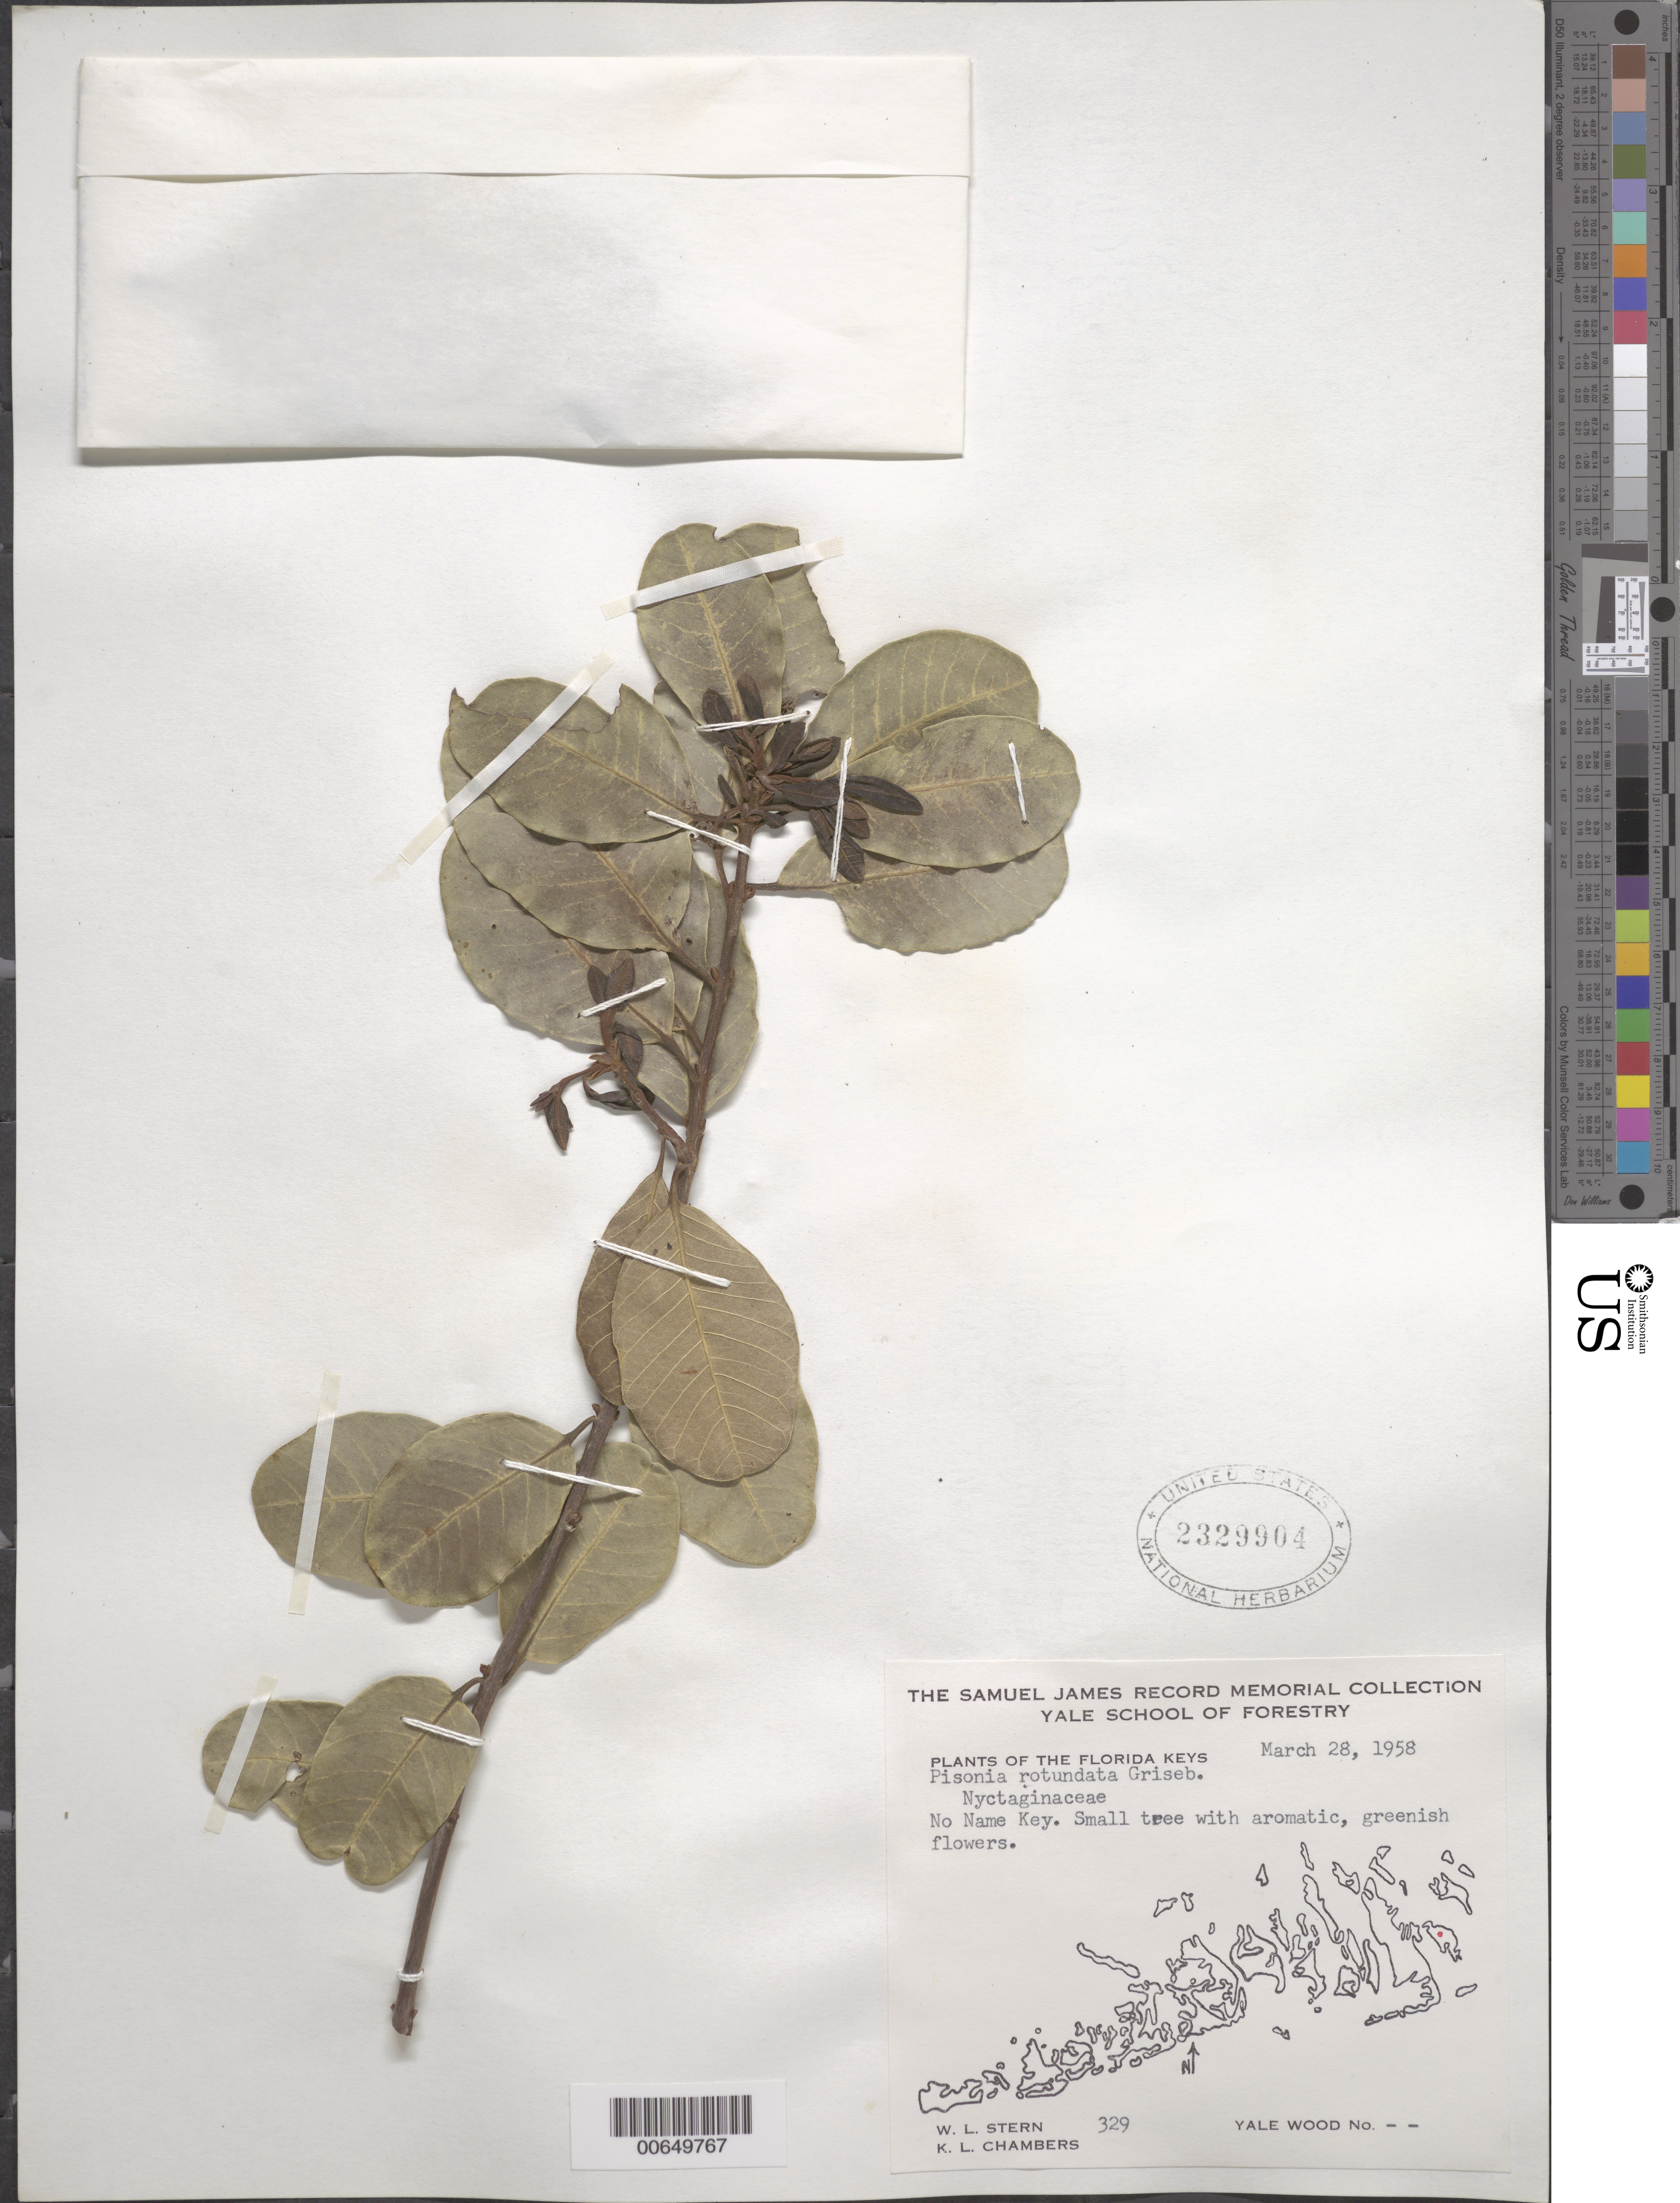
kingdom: Plantae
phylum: Tracheophyta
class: Magnoliopsida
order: Caryophyllales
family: Nyctaginaceae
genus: Pisonia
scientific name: Pisonia rotundata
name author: Griseb.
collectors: W. L. Stern & K. L. Chambers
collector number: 329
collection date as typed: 28 Mar 1958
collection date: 1958-03-28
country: United States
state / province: Florida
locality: No Name Key.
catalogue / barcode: US 2329904